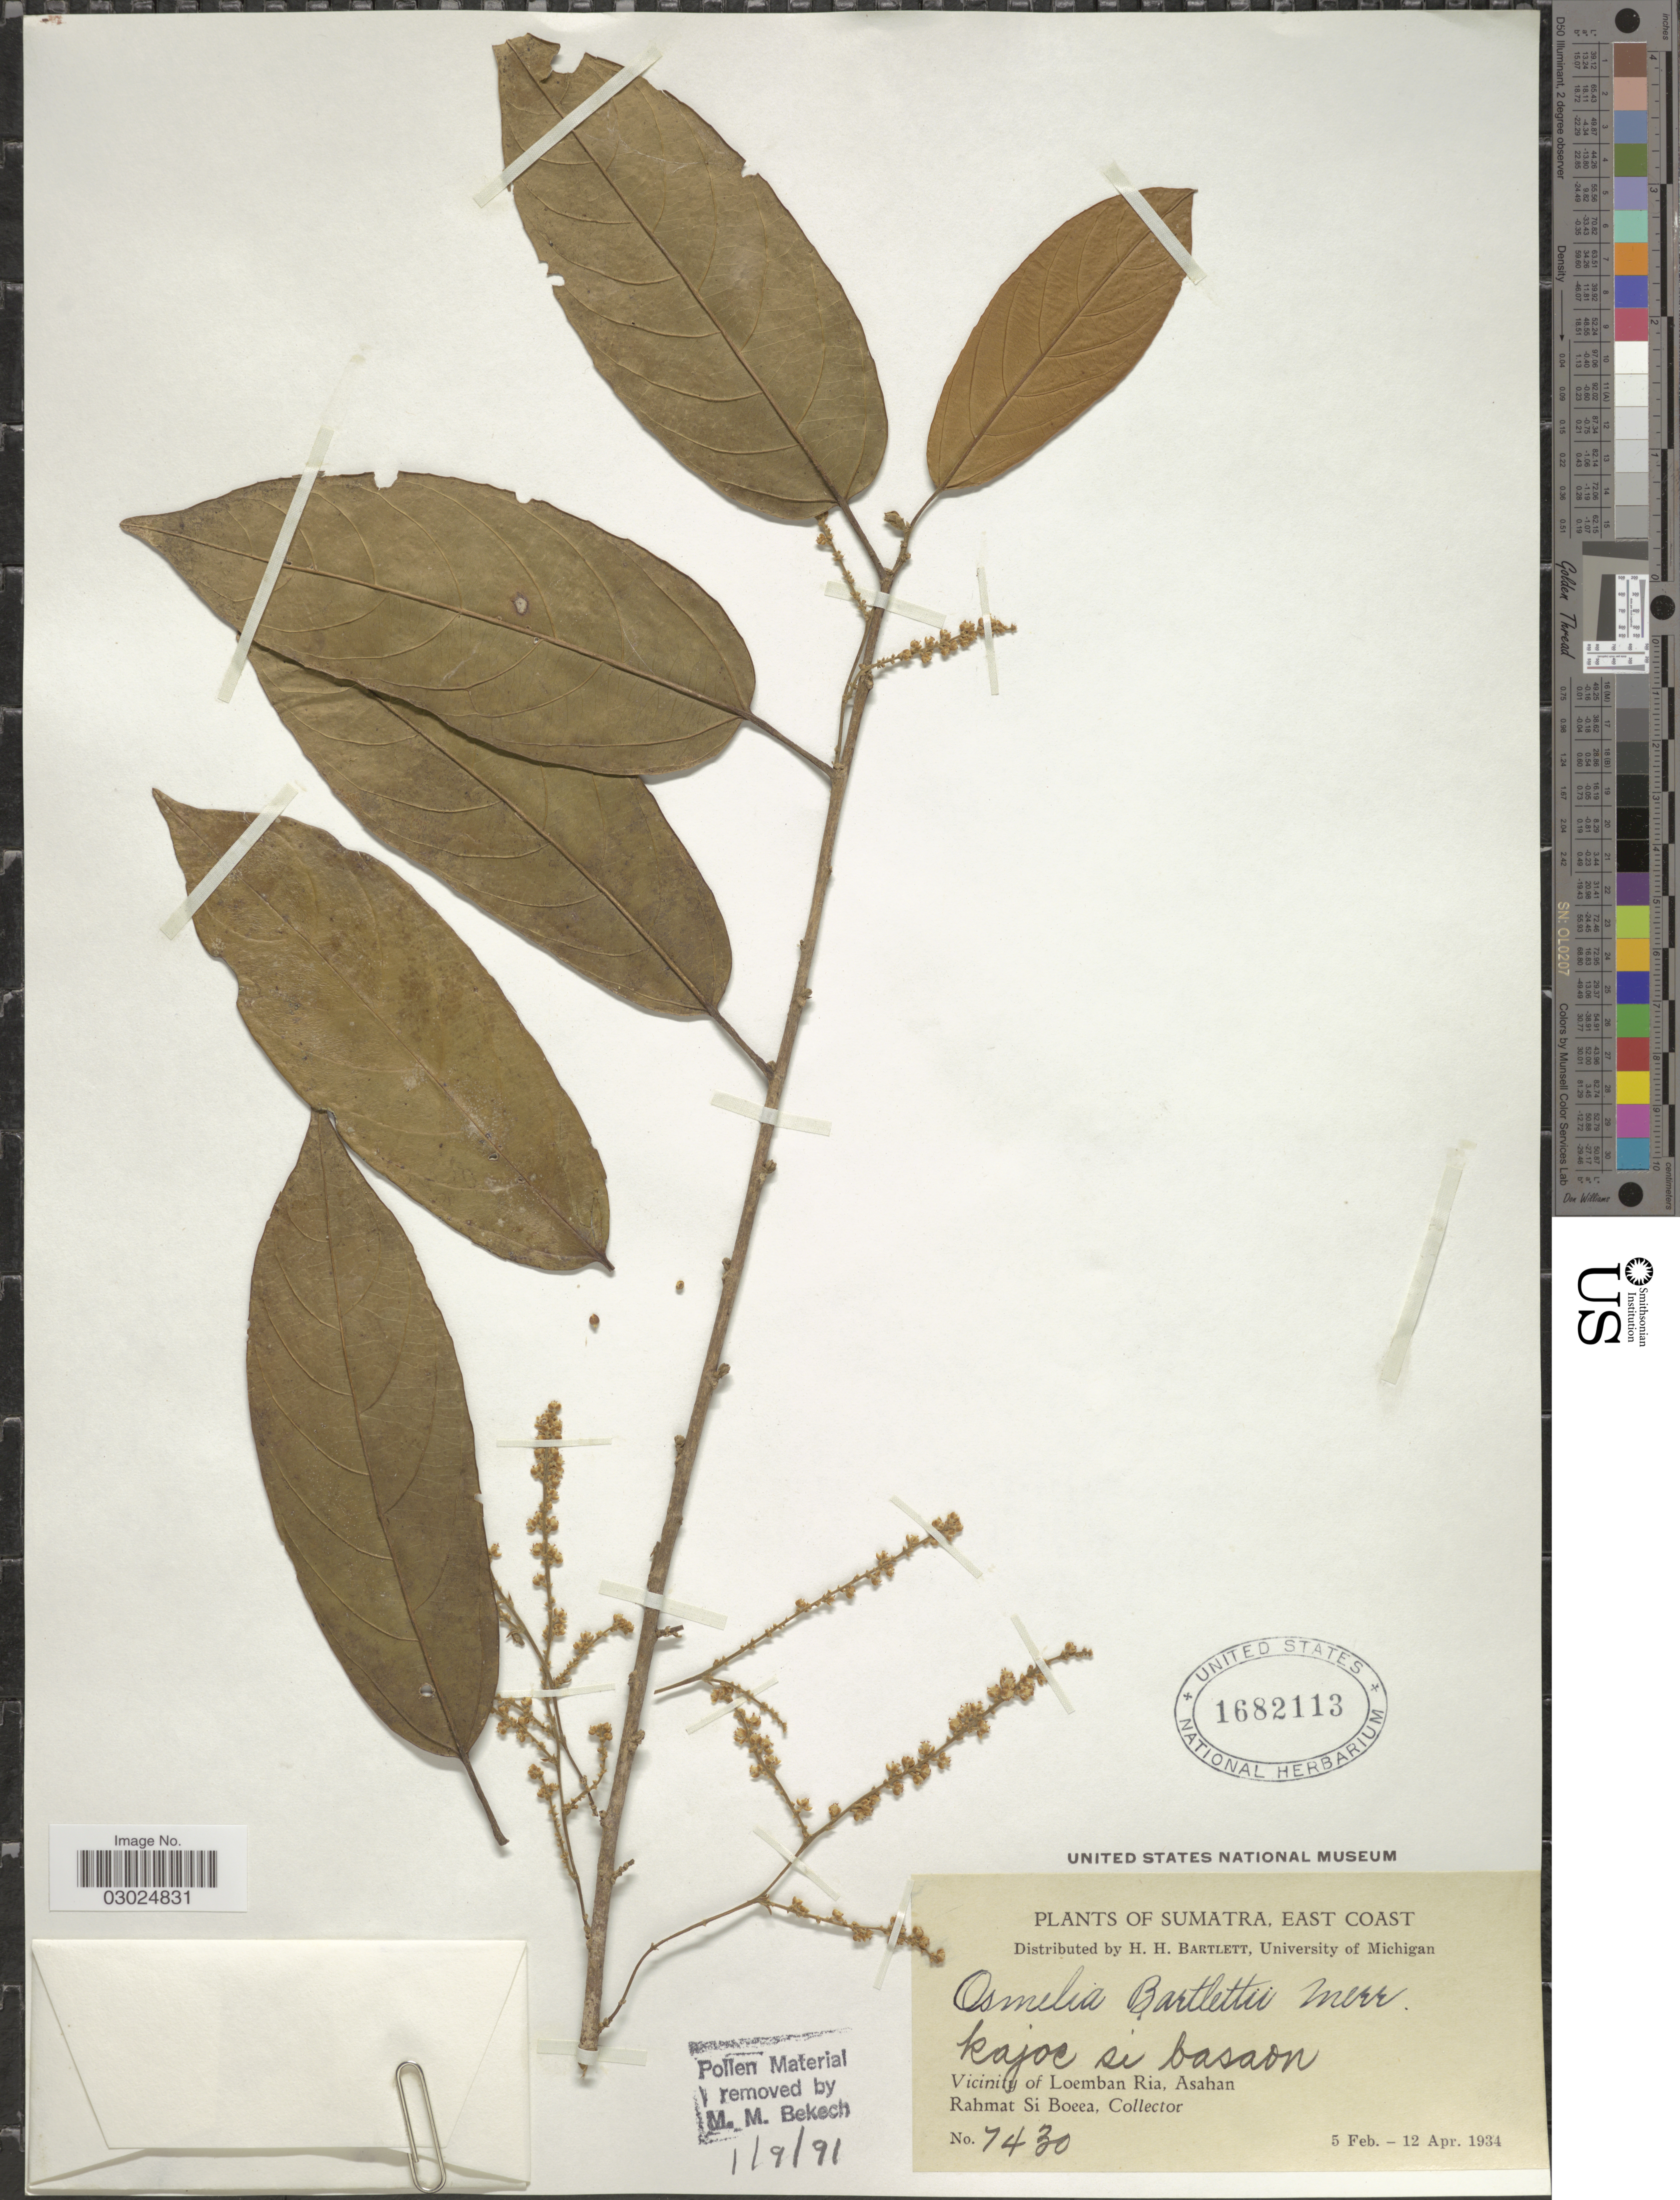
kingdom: Plantae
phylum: Tracheophyta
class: Magnoliopsida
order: Malpighiales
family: Salicaceae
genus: Osmelia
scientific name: Osmelia bartlettii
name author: Merr.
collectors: Rahmat Si Boeea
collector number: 7430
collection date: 1934-02-05/1934-04-12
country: Indonesia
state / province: Sumatra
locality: East Coast, Vicinity of Loemban Ria, Asahan.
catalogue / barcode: US 1682113